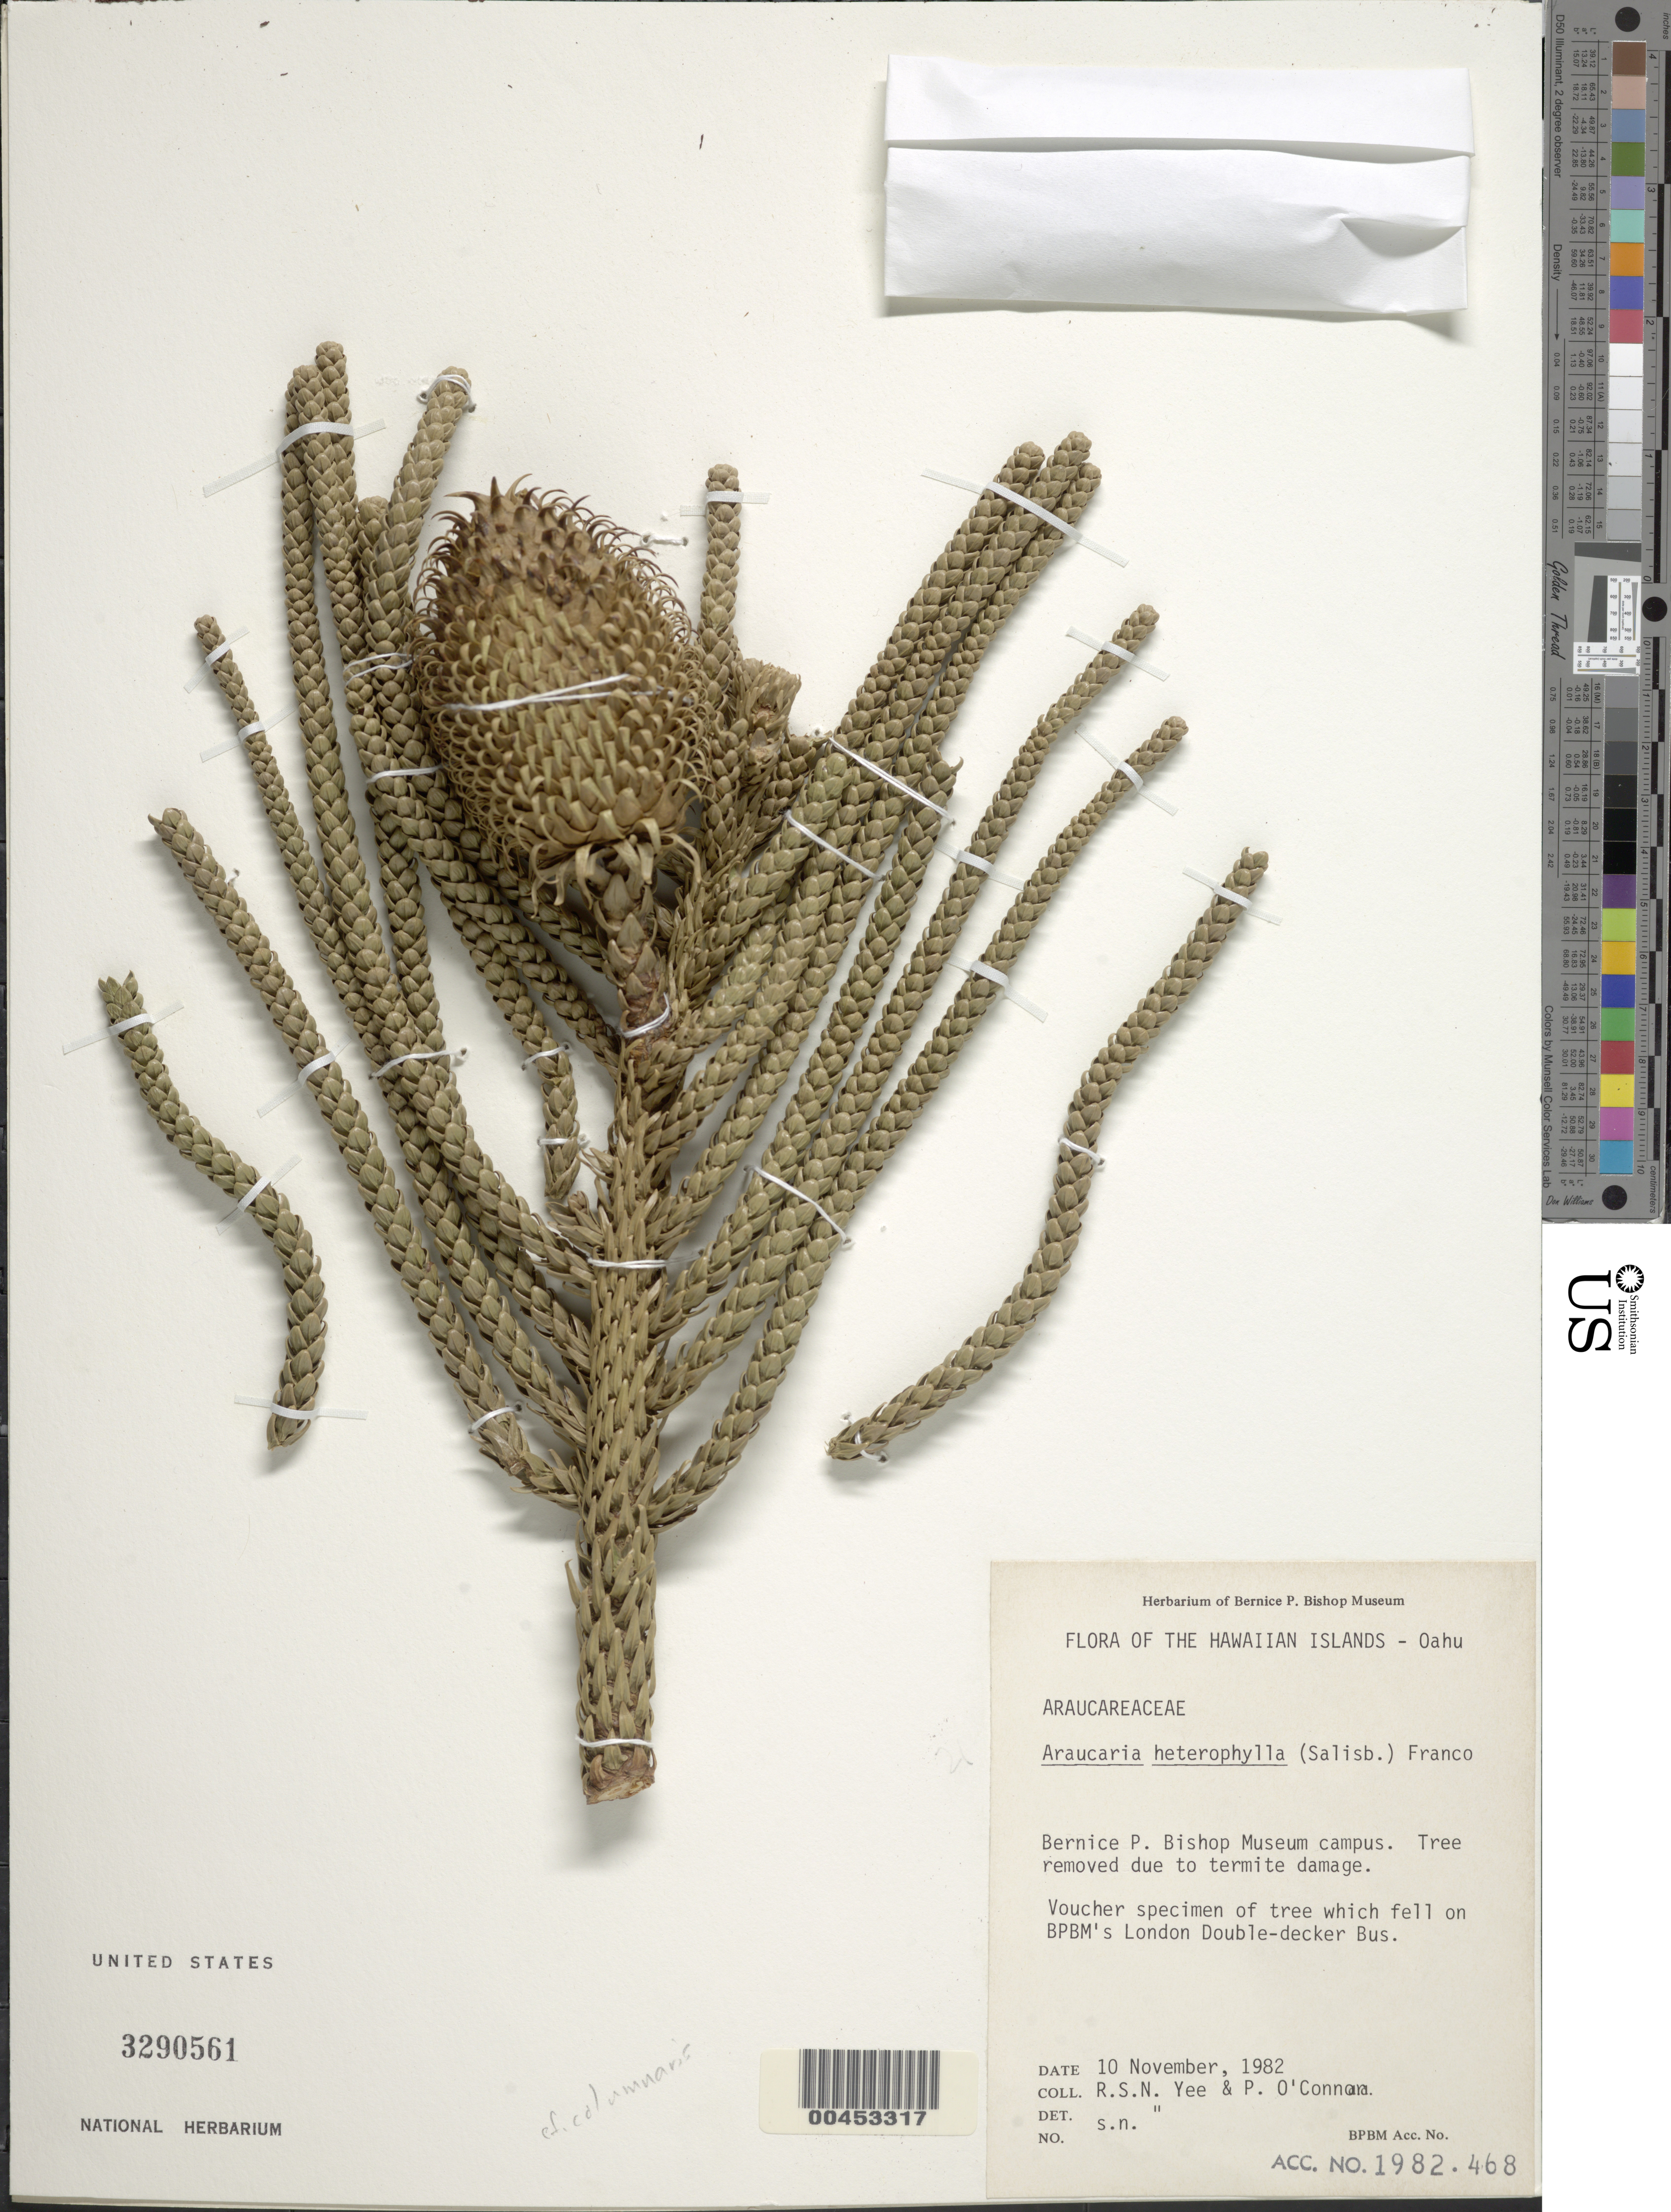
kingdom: Plantae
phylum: Tracheophyta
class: Pinopsida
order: Pinales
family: Araucariaceae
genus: Araucaria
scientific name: Araucaria heterophylla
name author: (Salisb.) Franco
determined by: Yee, R. S. N.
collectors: R. Yee & P. O'Connor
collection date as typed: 10 Nov 1982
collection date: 1982-11-10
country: United States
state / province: Hawaii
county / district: Honolulu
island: Oahu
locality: Bernice P. Bishop Museum campus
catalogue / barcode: US 3290561